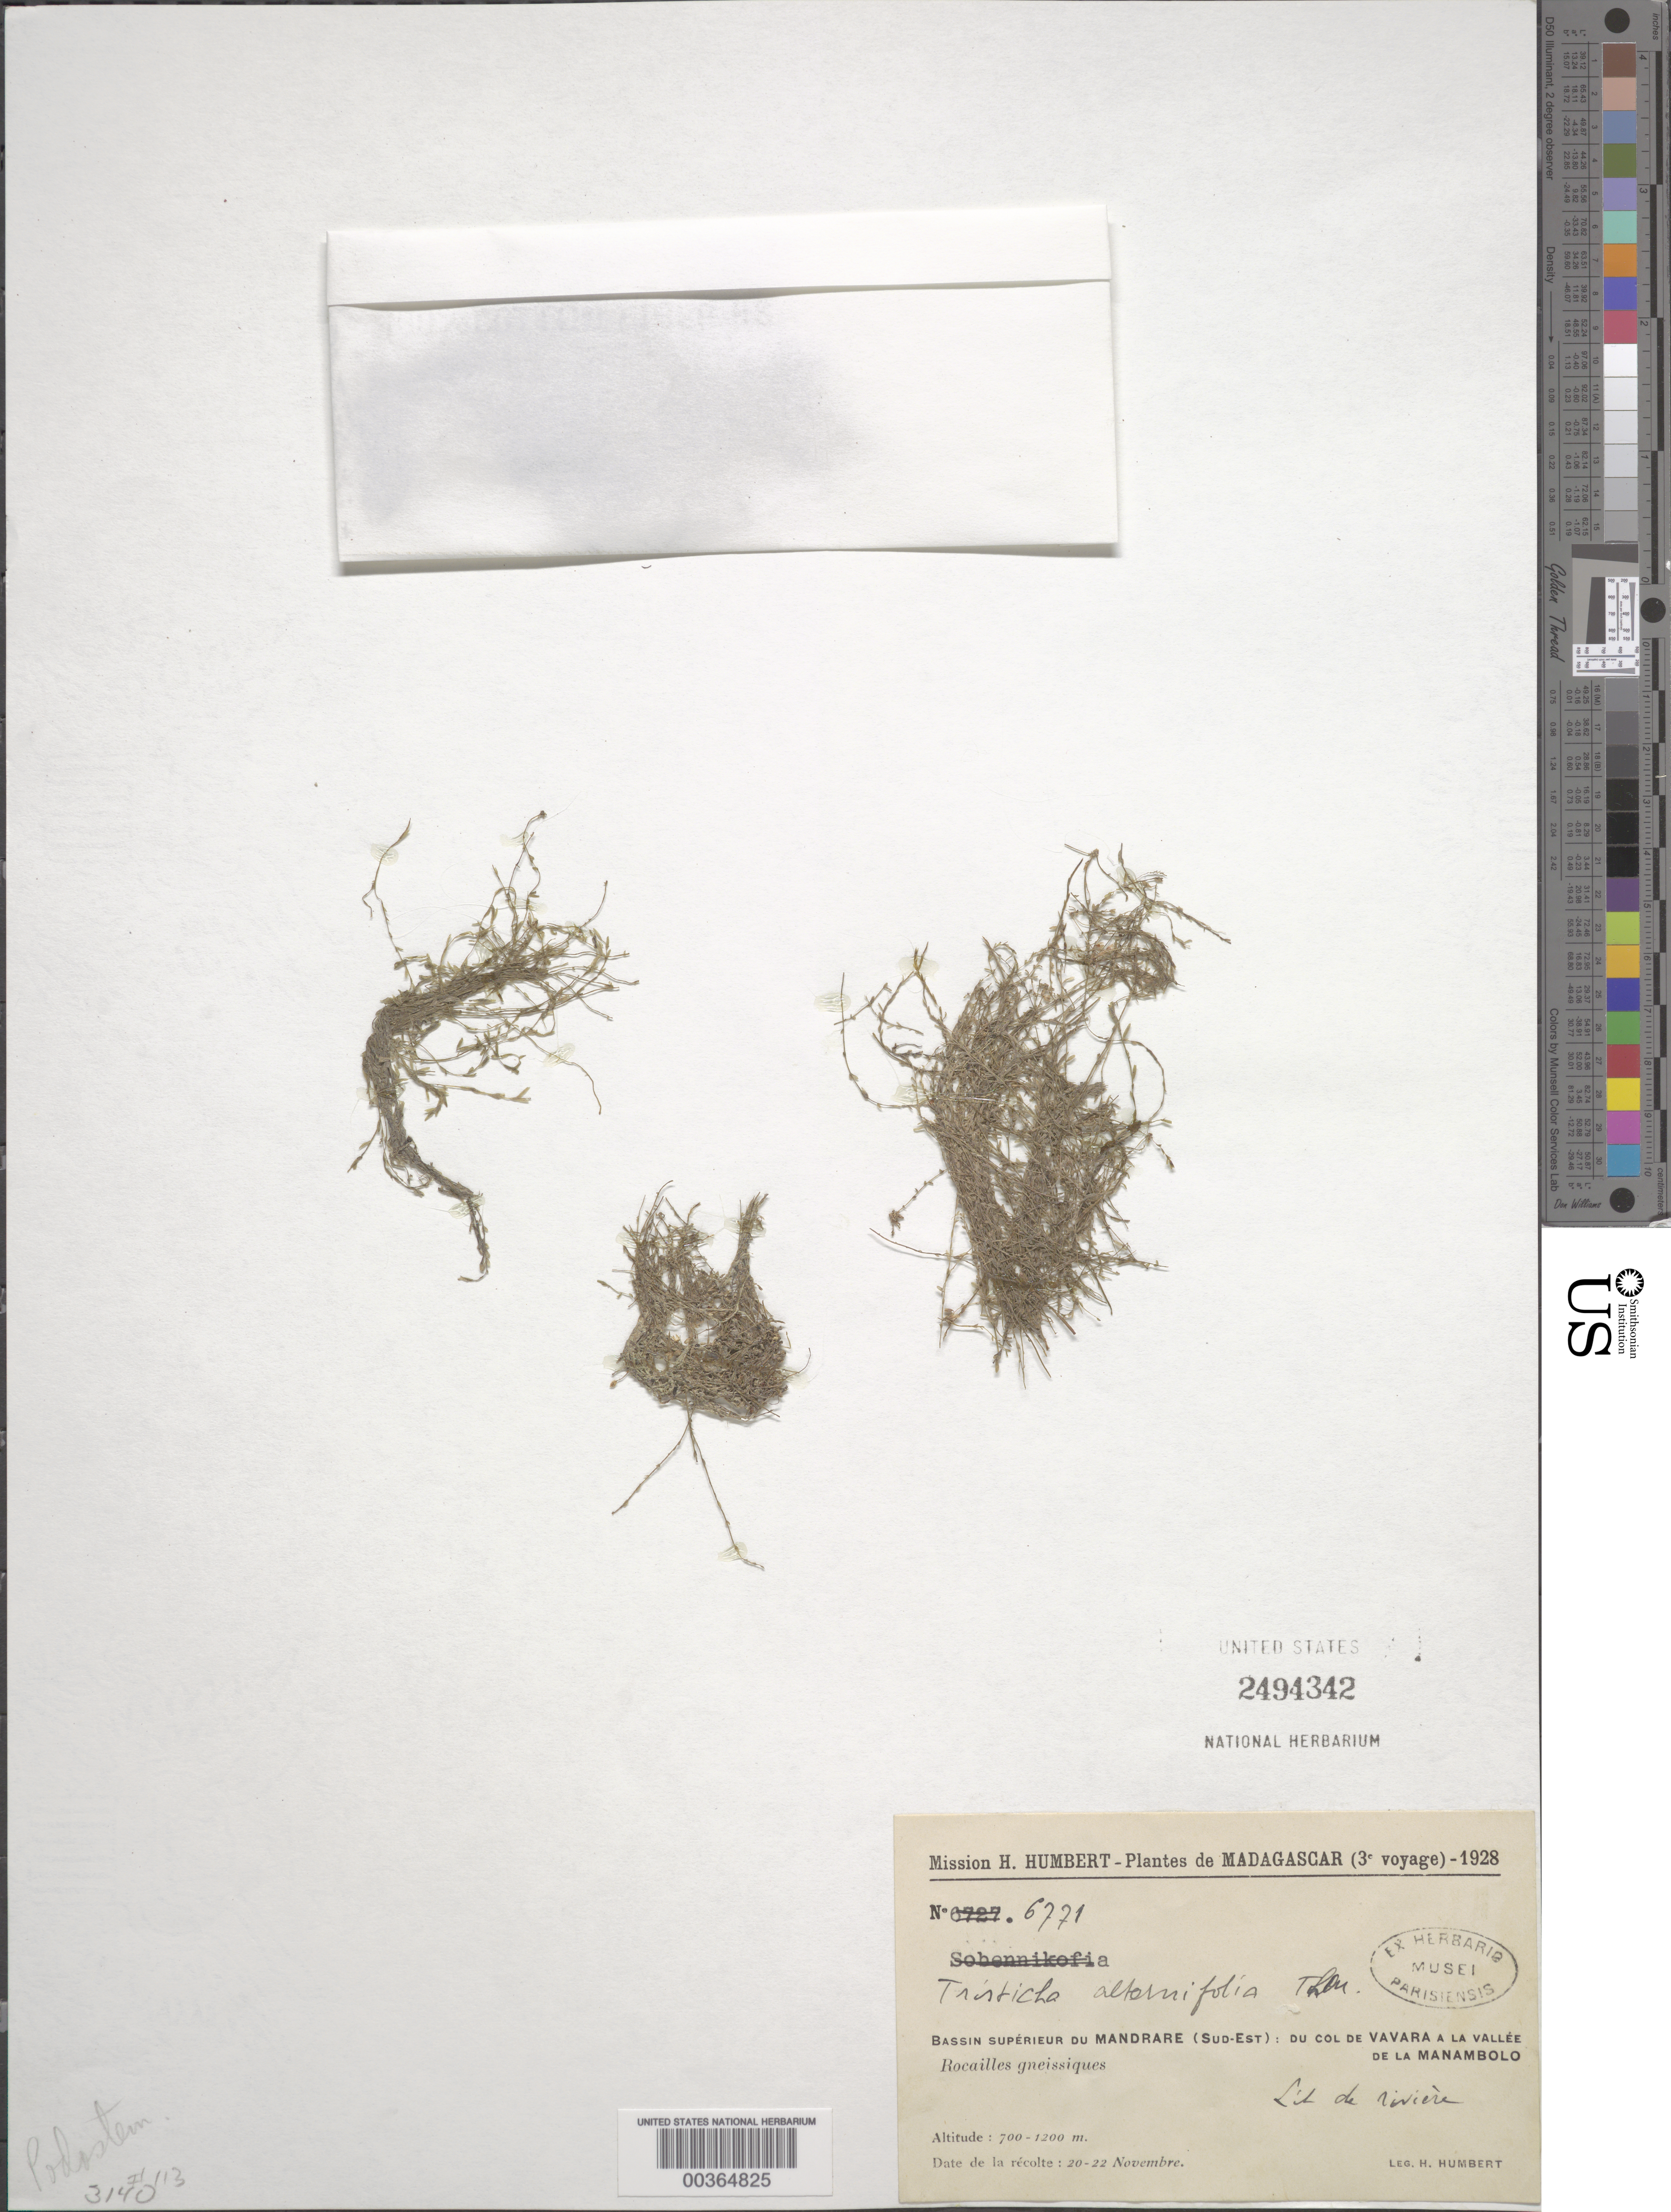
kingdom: Plantae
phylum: Tracheophyta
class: Magnoliopsida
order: Malpighiales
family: Podostemaceae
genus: Tristicha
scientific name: Tristicha alternifolia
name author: Thou.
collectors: H. Humbert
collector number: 6771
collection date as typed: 20 Nov 1928 to 22 Nov 1928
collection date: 1928-11-20/1928-11-22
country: Madagascar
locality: Du col de vavara a la vallee de la manambolo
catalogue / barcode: US 2494342